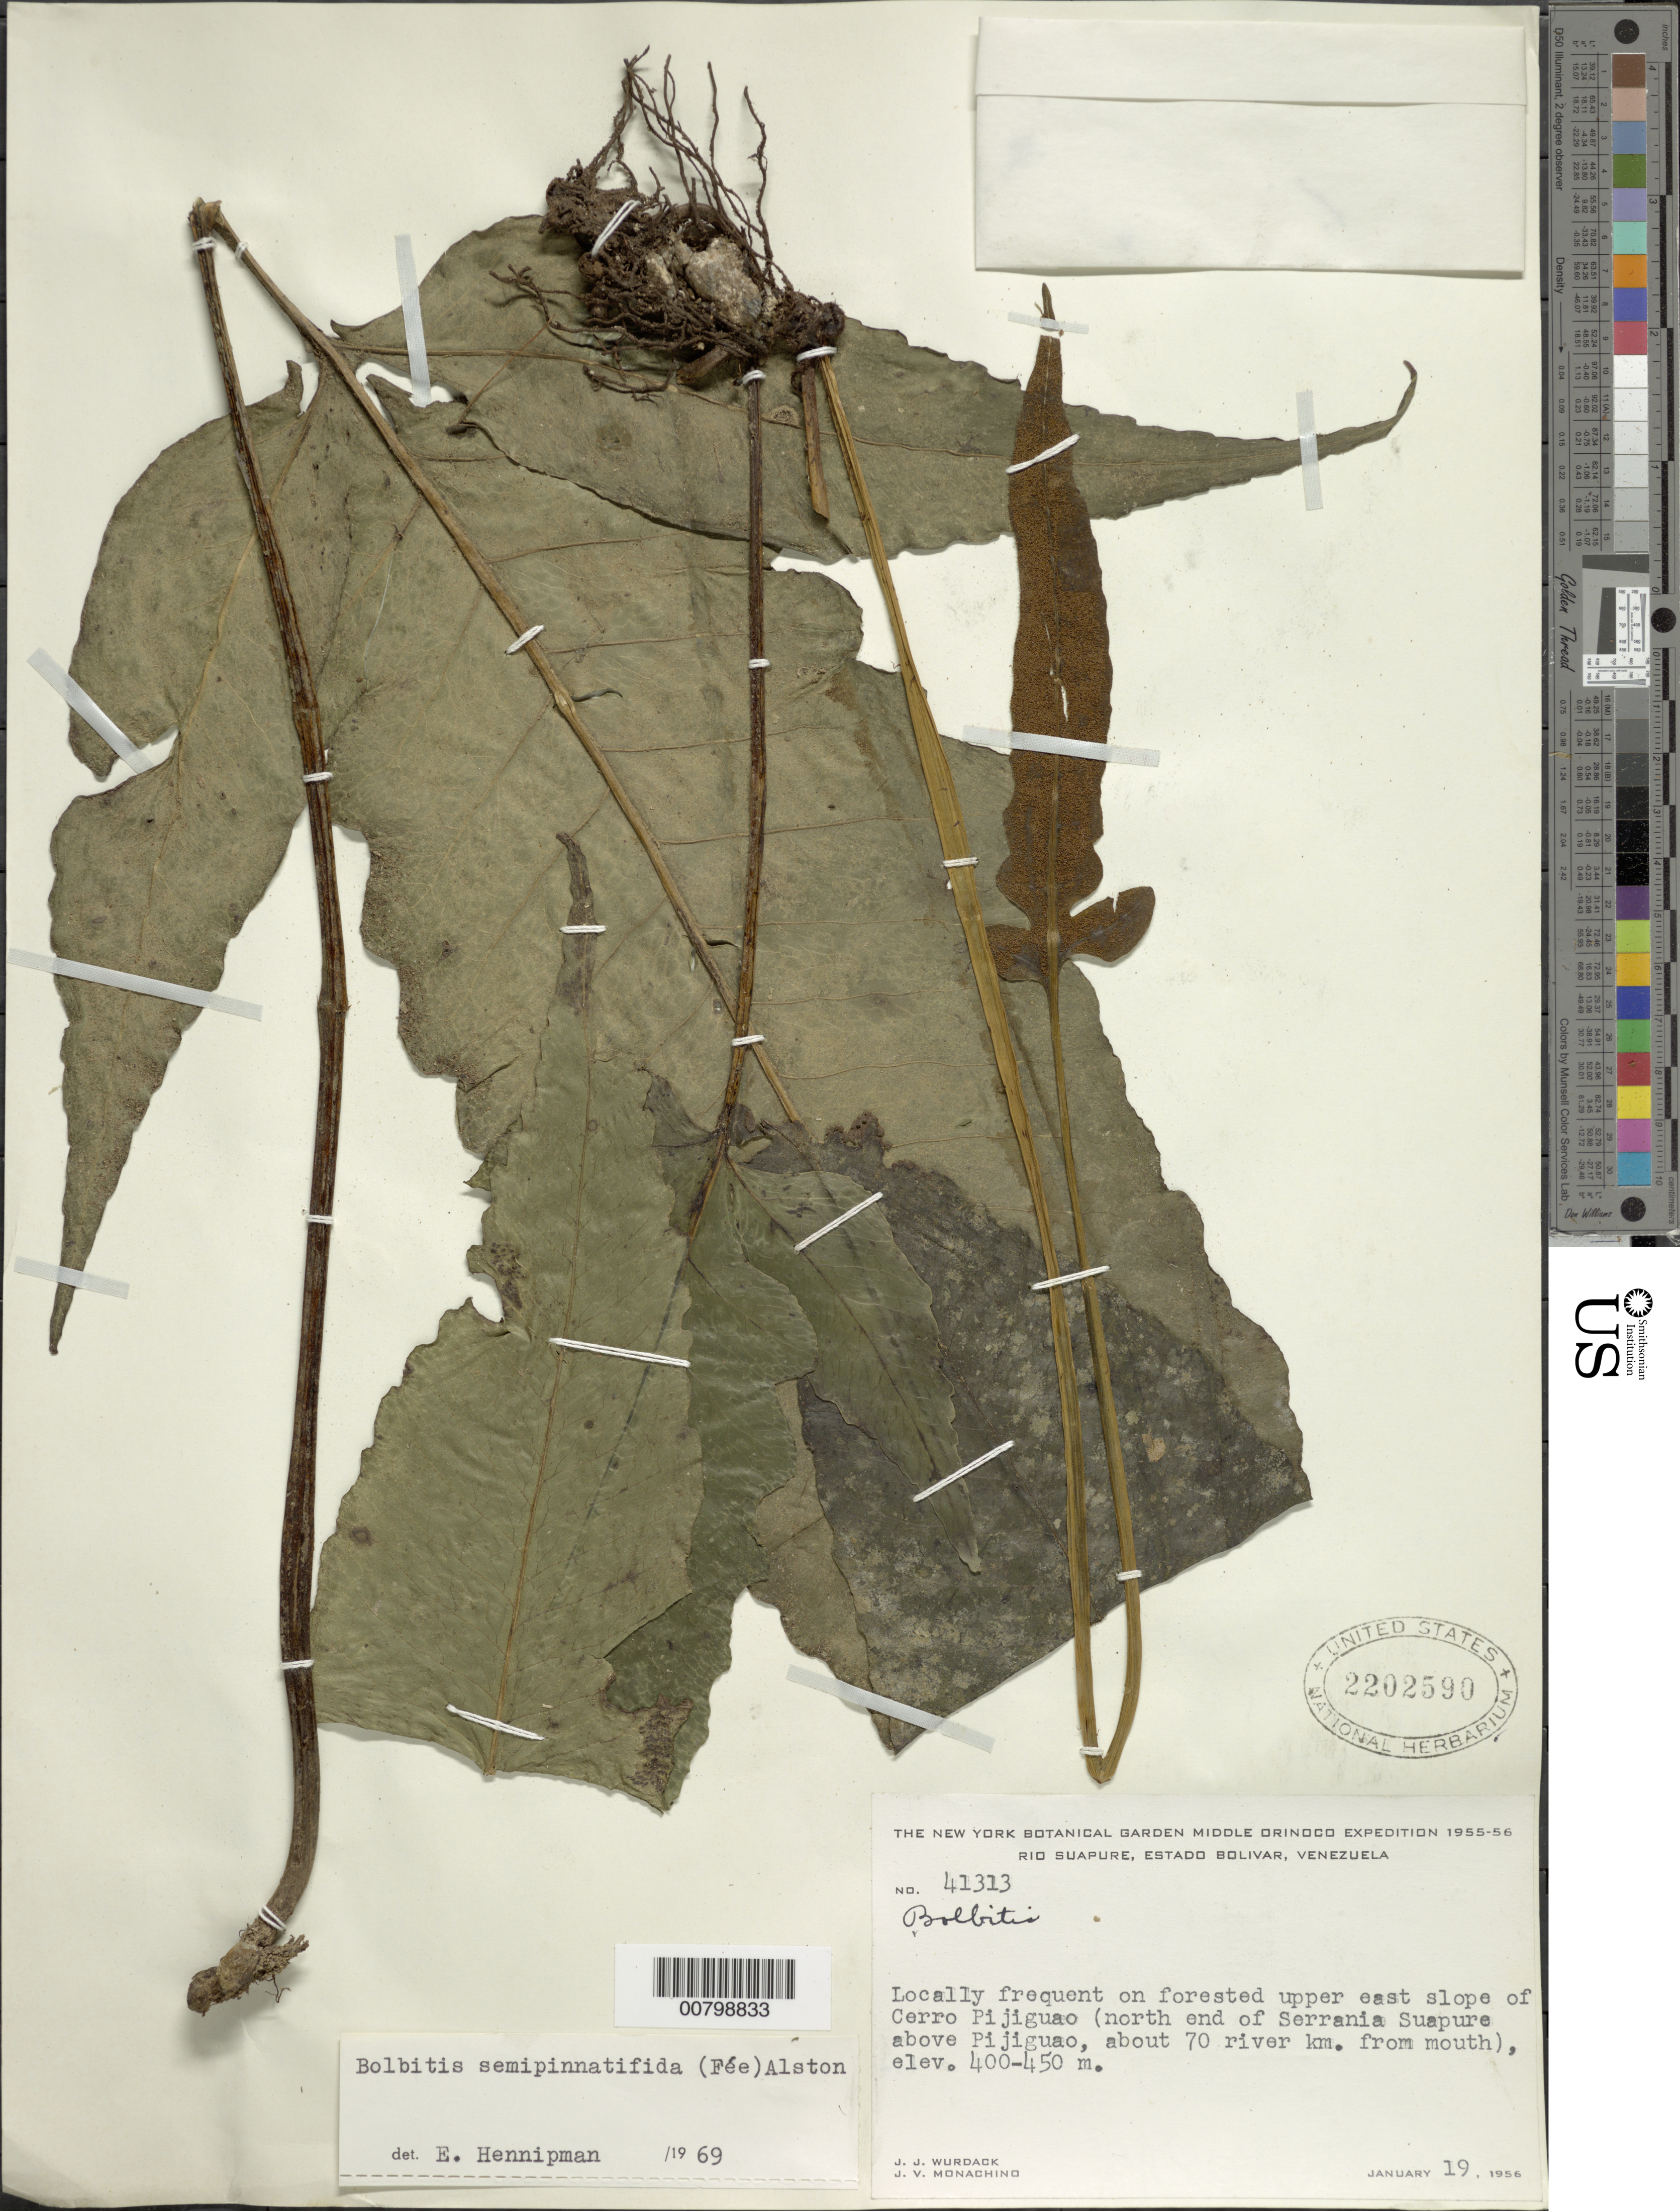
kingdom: Plantae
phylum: Tracheophyta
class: Polypodiopsida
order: Polypodiales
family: Dryopteridaceae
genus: Bolbitis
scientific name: Bolbitis semipinnatifida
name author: (Fée) Alston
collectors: J. J. Wurdack & J. V. Monachino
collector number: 41313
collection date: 1956-01-19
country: Venezuela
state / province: Bolivar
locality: Frequent on forested upper east slope of Cerro Pijiguao (north end of Serrania Suapure above Pijiguao, about 70 river km from mouth)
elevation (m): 400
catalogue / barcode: US 2202590